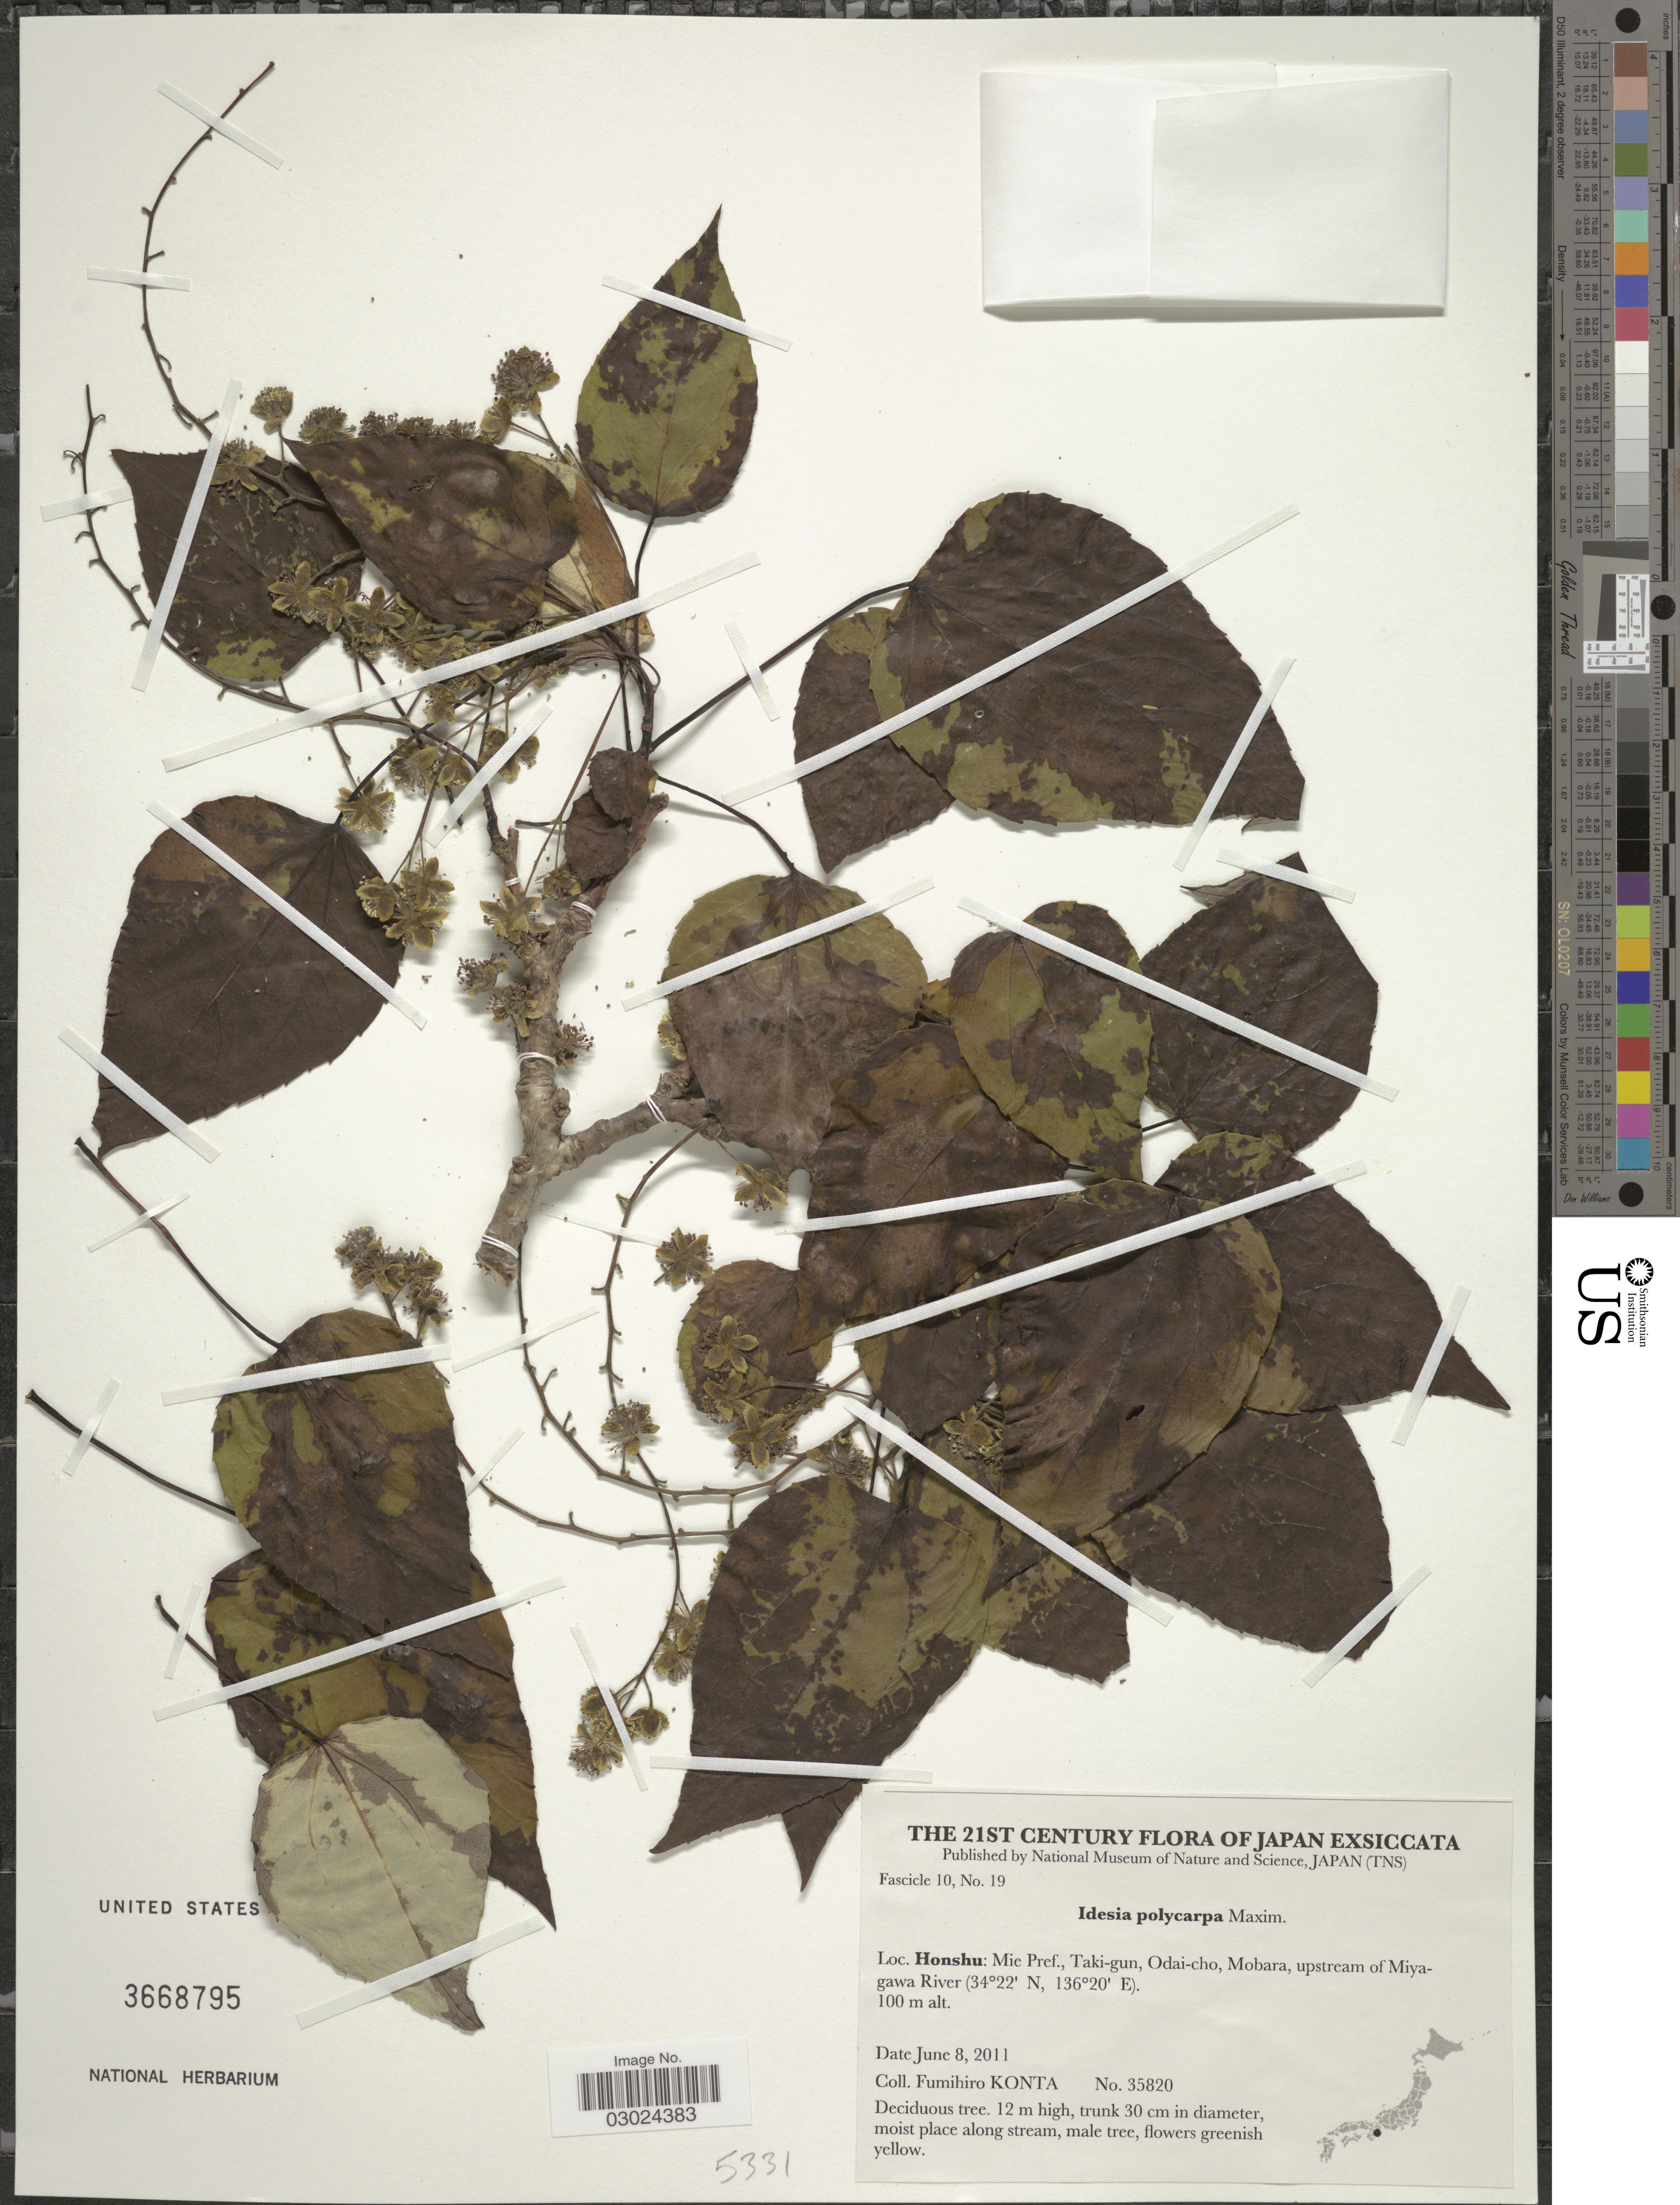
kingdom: Plantae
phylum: Tracheophyta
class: Magnoliopsida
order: Malpighiales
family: Salicaceae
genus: Idesia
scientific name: Idesia polycarpa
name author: Maxim.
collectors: F. Konta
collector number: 35820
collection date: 2011-06-08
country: Japan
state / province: Mie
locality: Honshu: Mie Pref., Taki-gun, Odai-cho, Mobara, upstream of Miyagawa River.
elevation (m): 100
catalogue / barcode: US 3668795